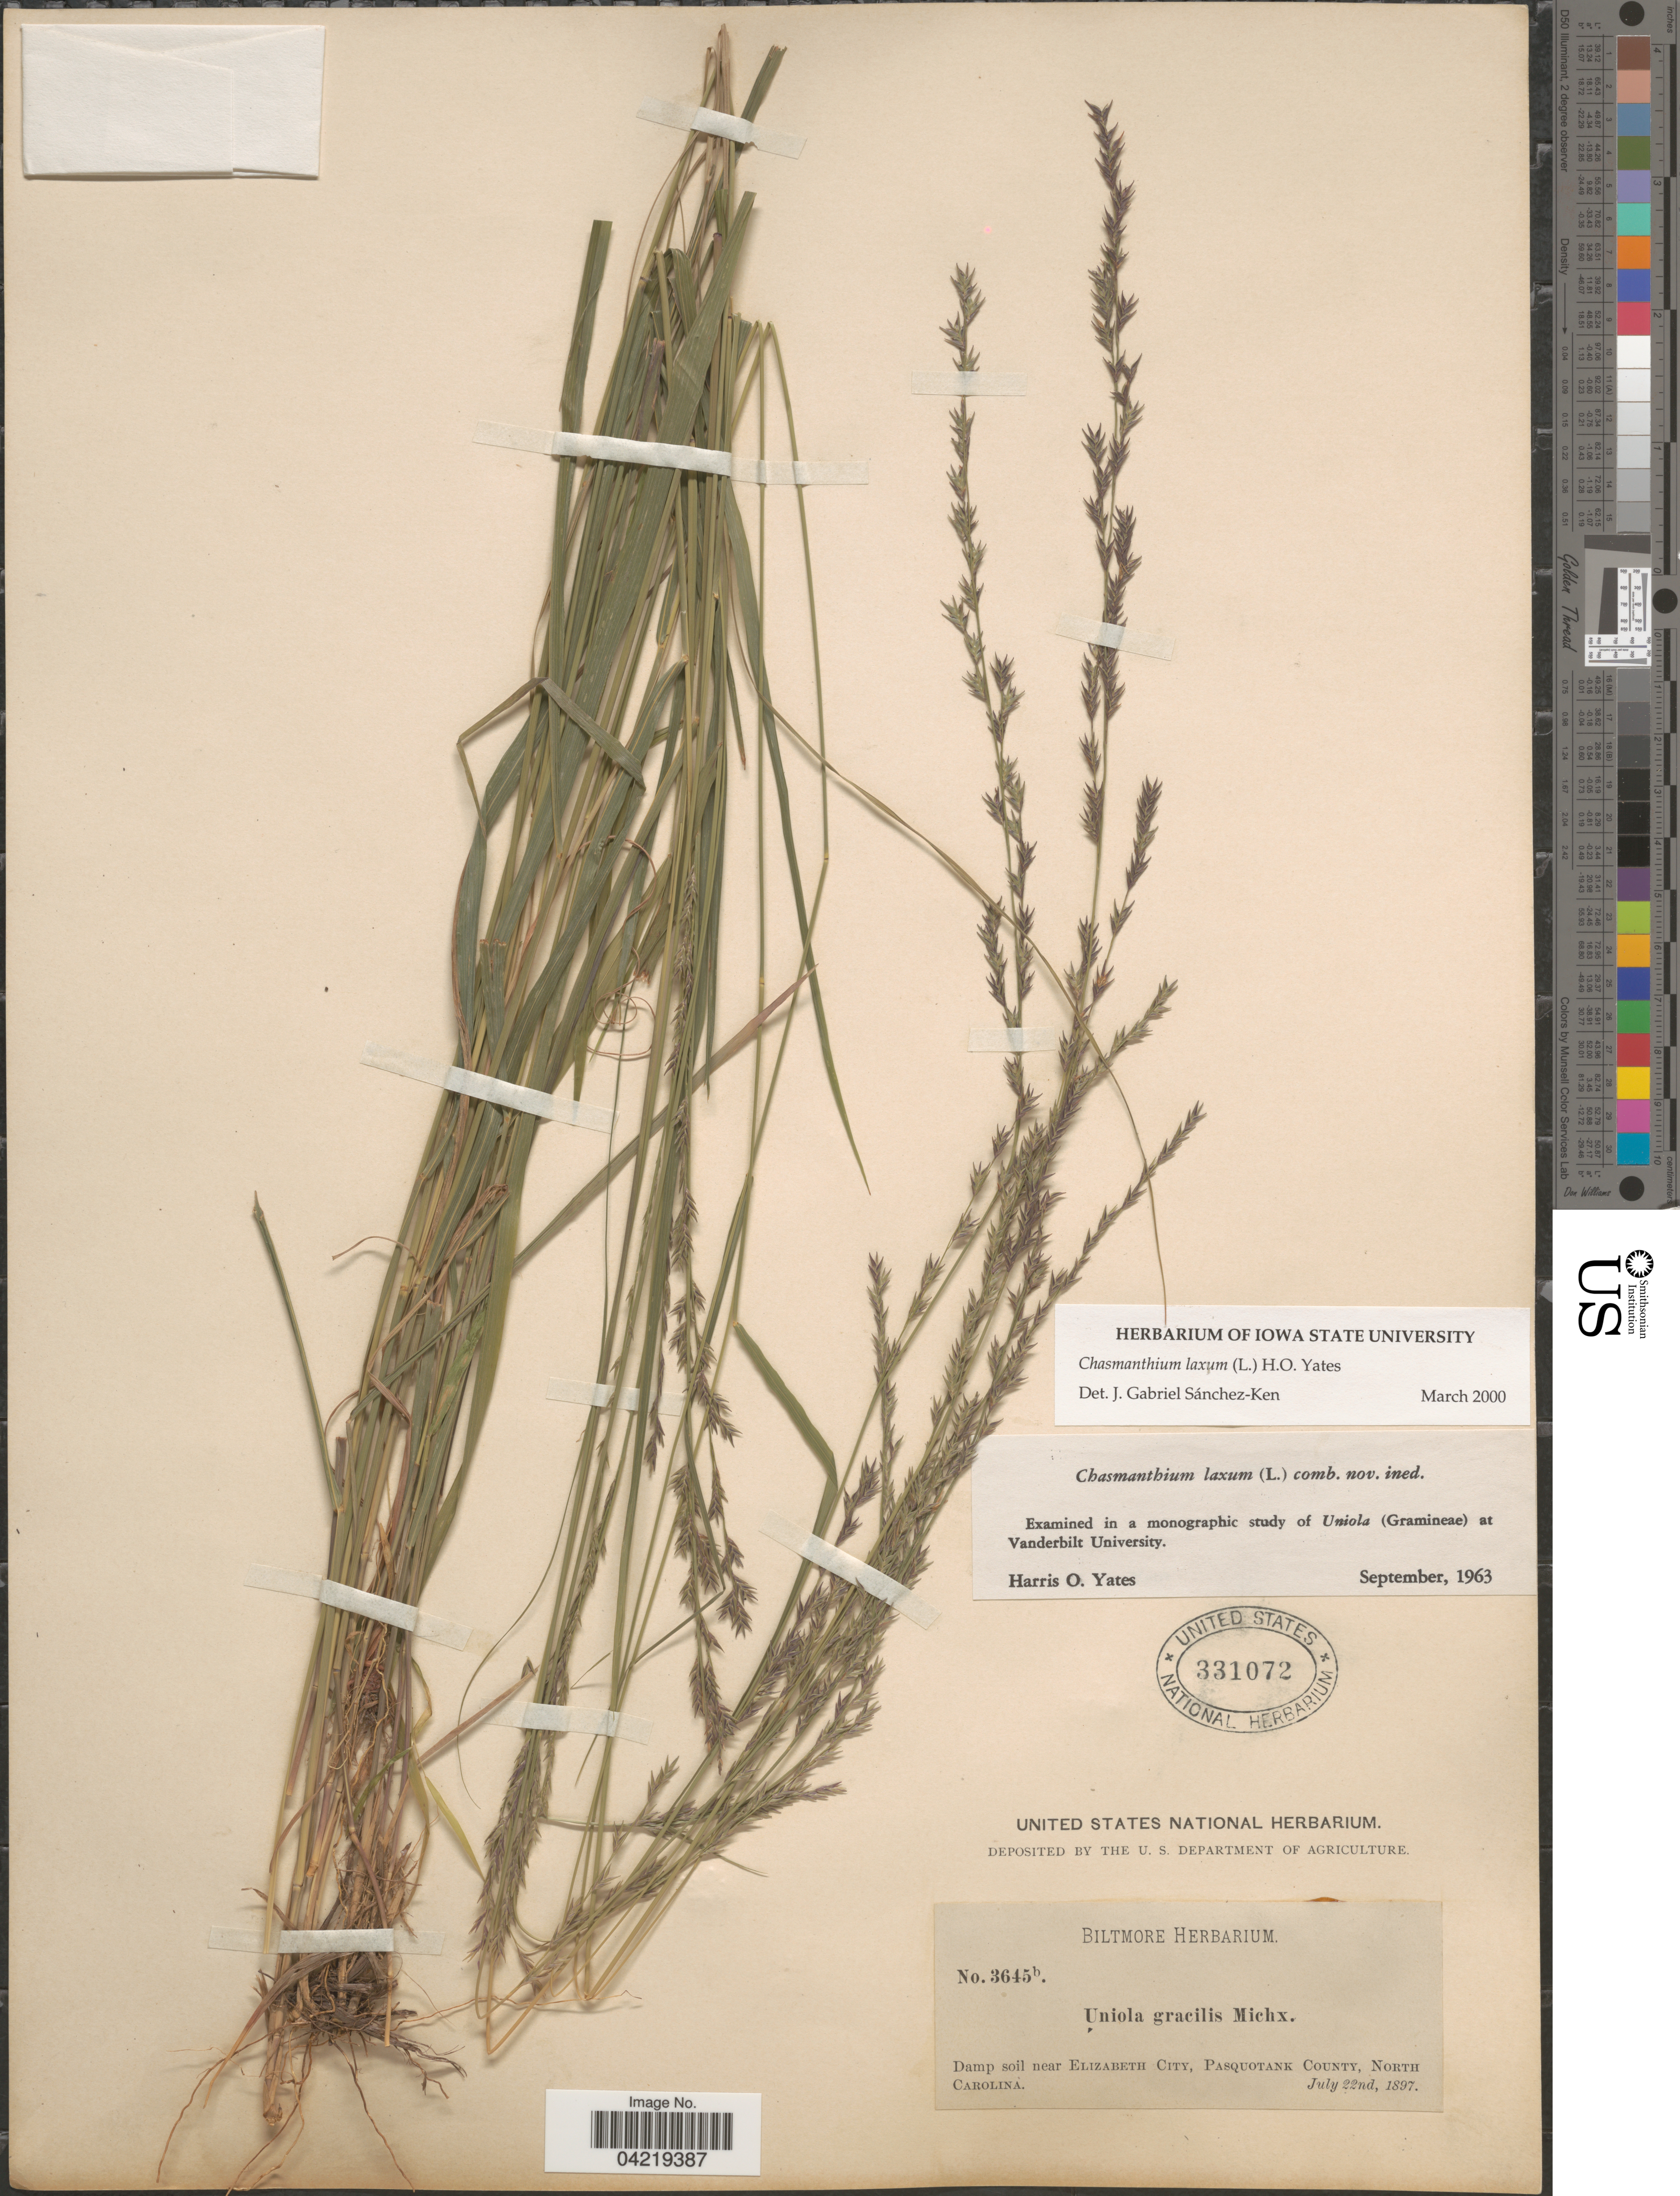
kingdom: Plantae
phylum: Tracheophyta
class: Liliopsida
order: Poales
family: Poaceae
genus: Chasmanthium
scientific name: Chasmanthium laxum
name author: (L.) H.O. Yates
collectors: ex herb. Biltmore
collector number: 3645b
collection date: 1897-07-22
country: United States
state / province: North Carolina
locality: Damp soil near Elizabeth City, Pasquotank County.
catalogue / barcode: US 331072